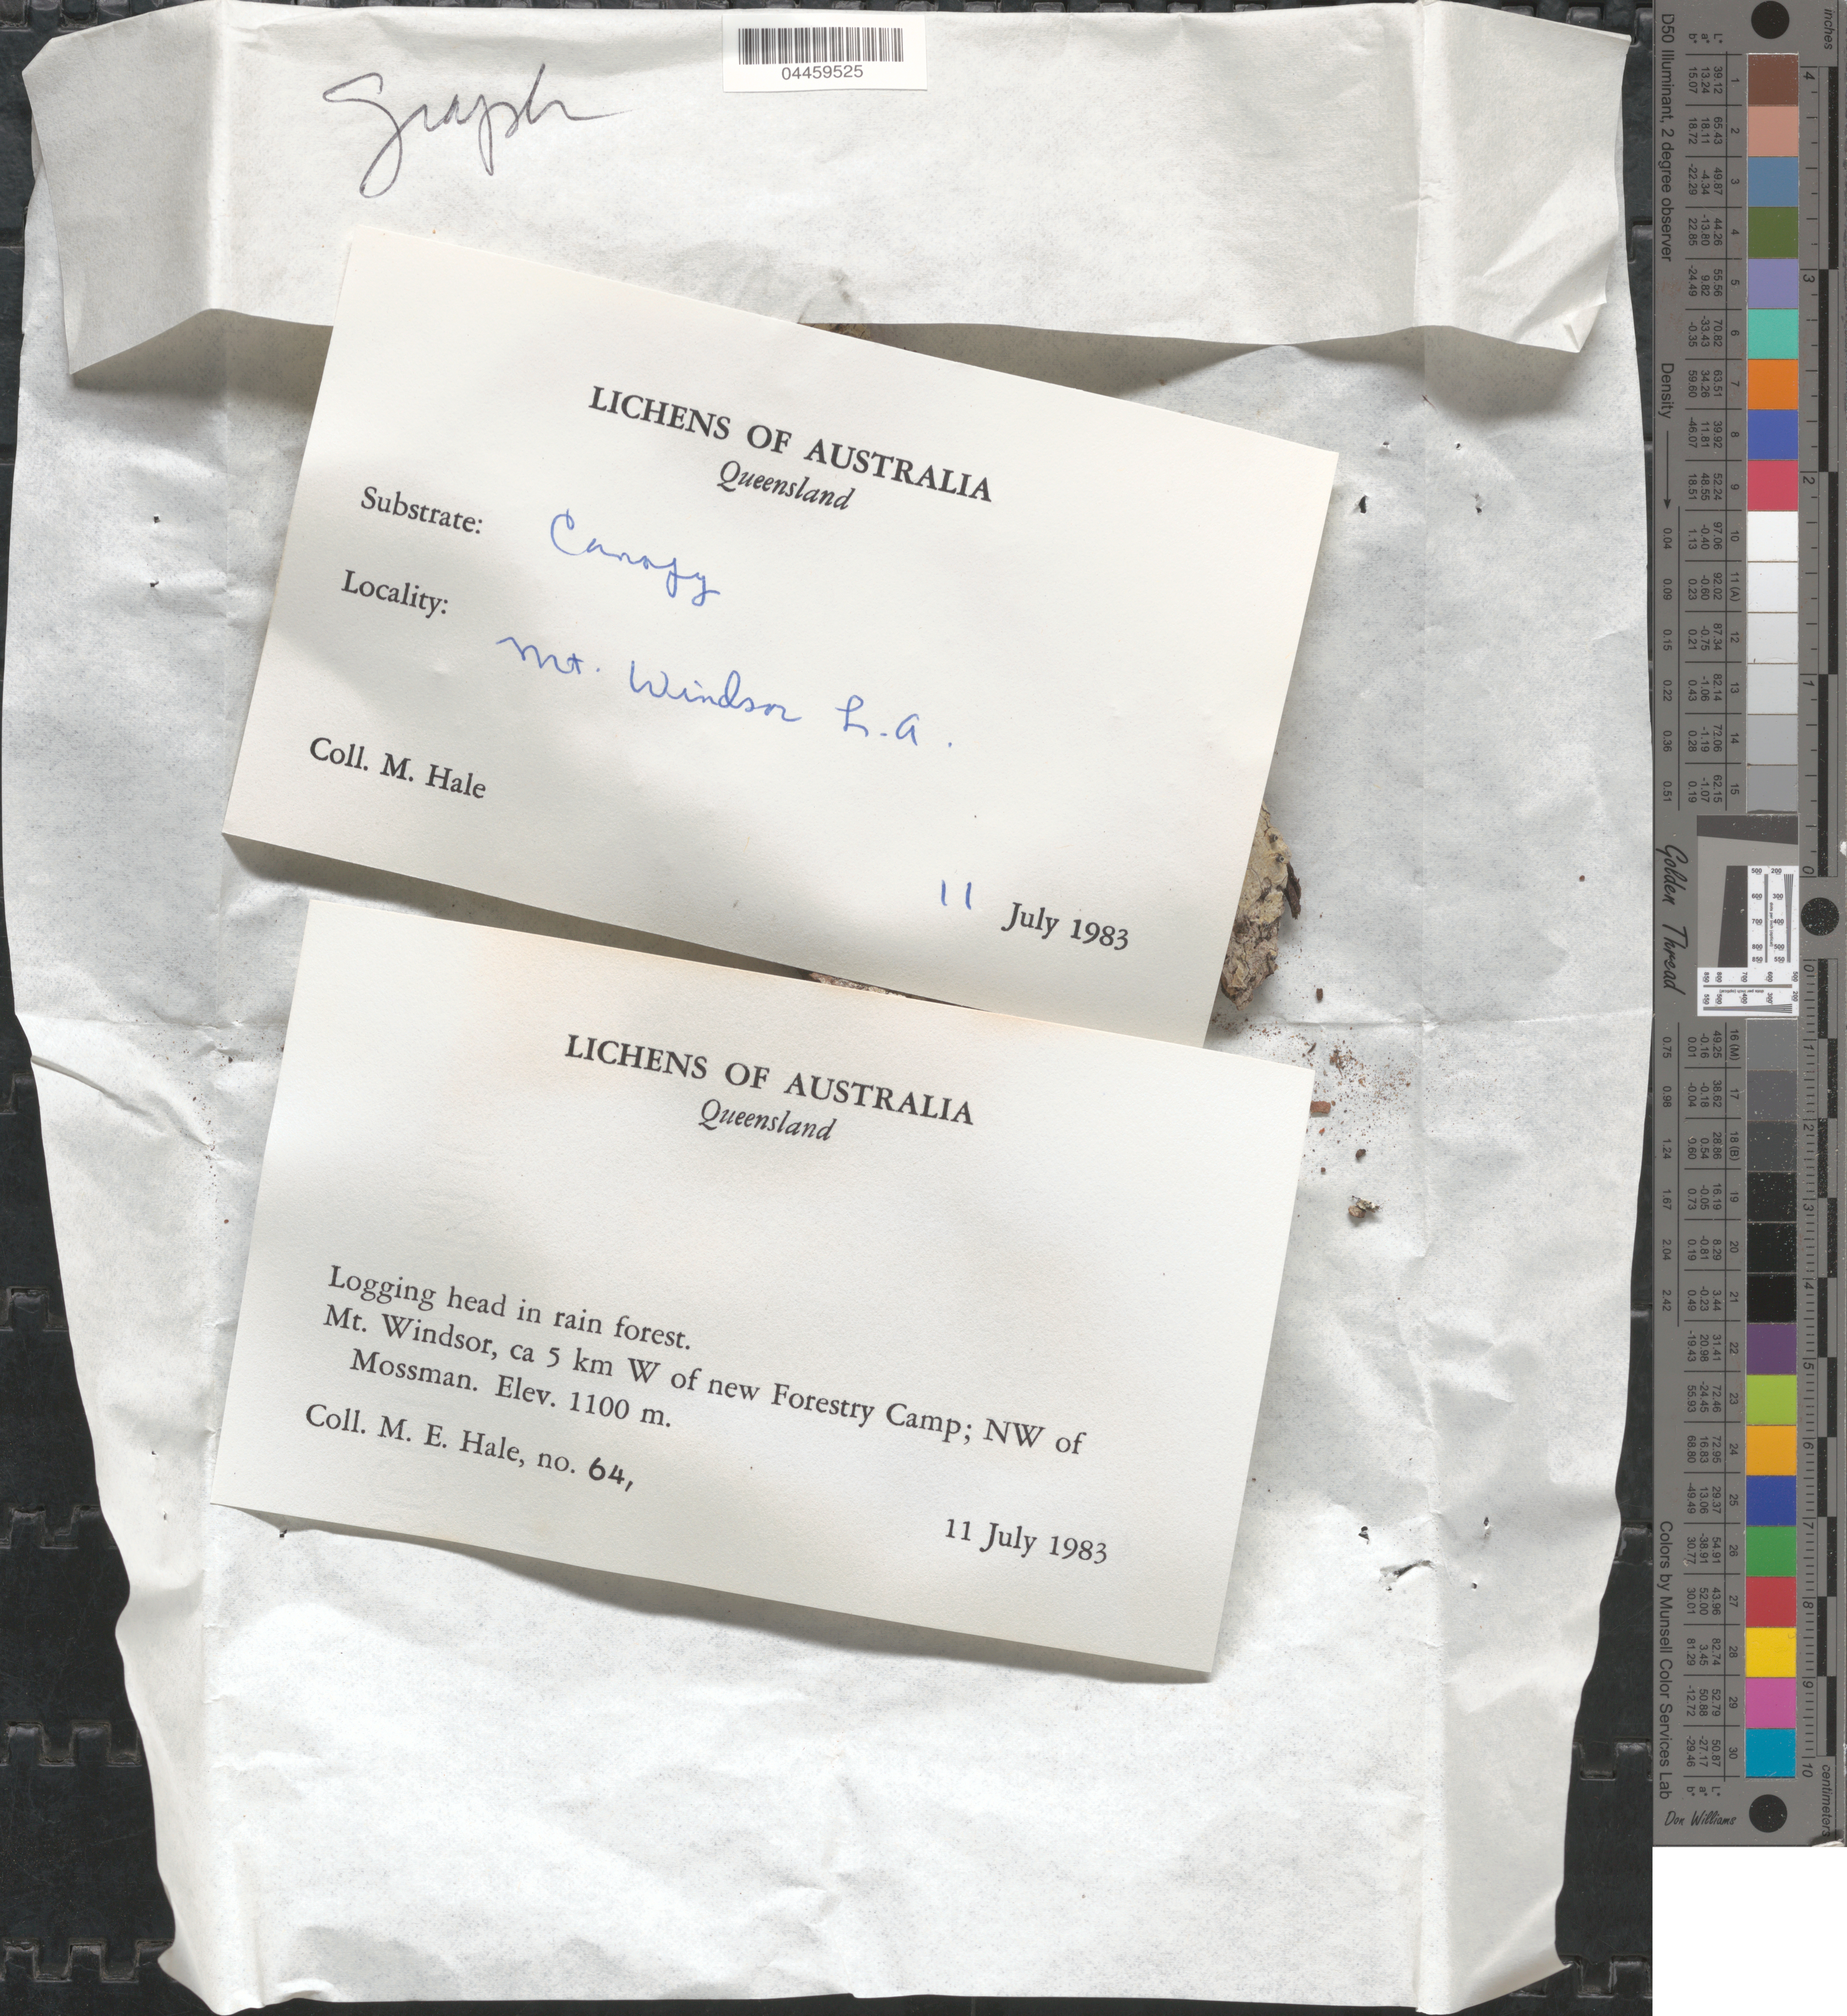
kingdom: Fungi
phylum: Ascomycota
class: Lecanoromycetes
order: Ostropales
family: Graphidaceae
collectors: M. Hale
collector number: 64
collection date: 1983-07-11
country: Australia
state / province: Queensland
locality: Logging head in rain forest. Mt. Windsor, ca 5 km W of new Forestry Camp; NW of Mossman.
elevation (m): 1100